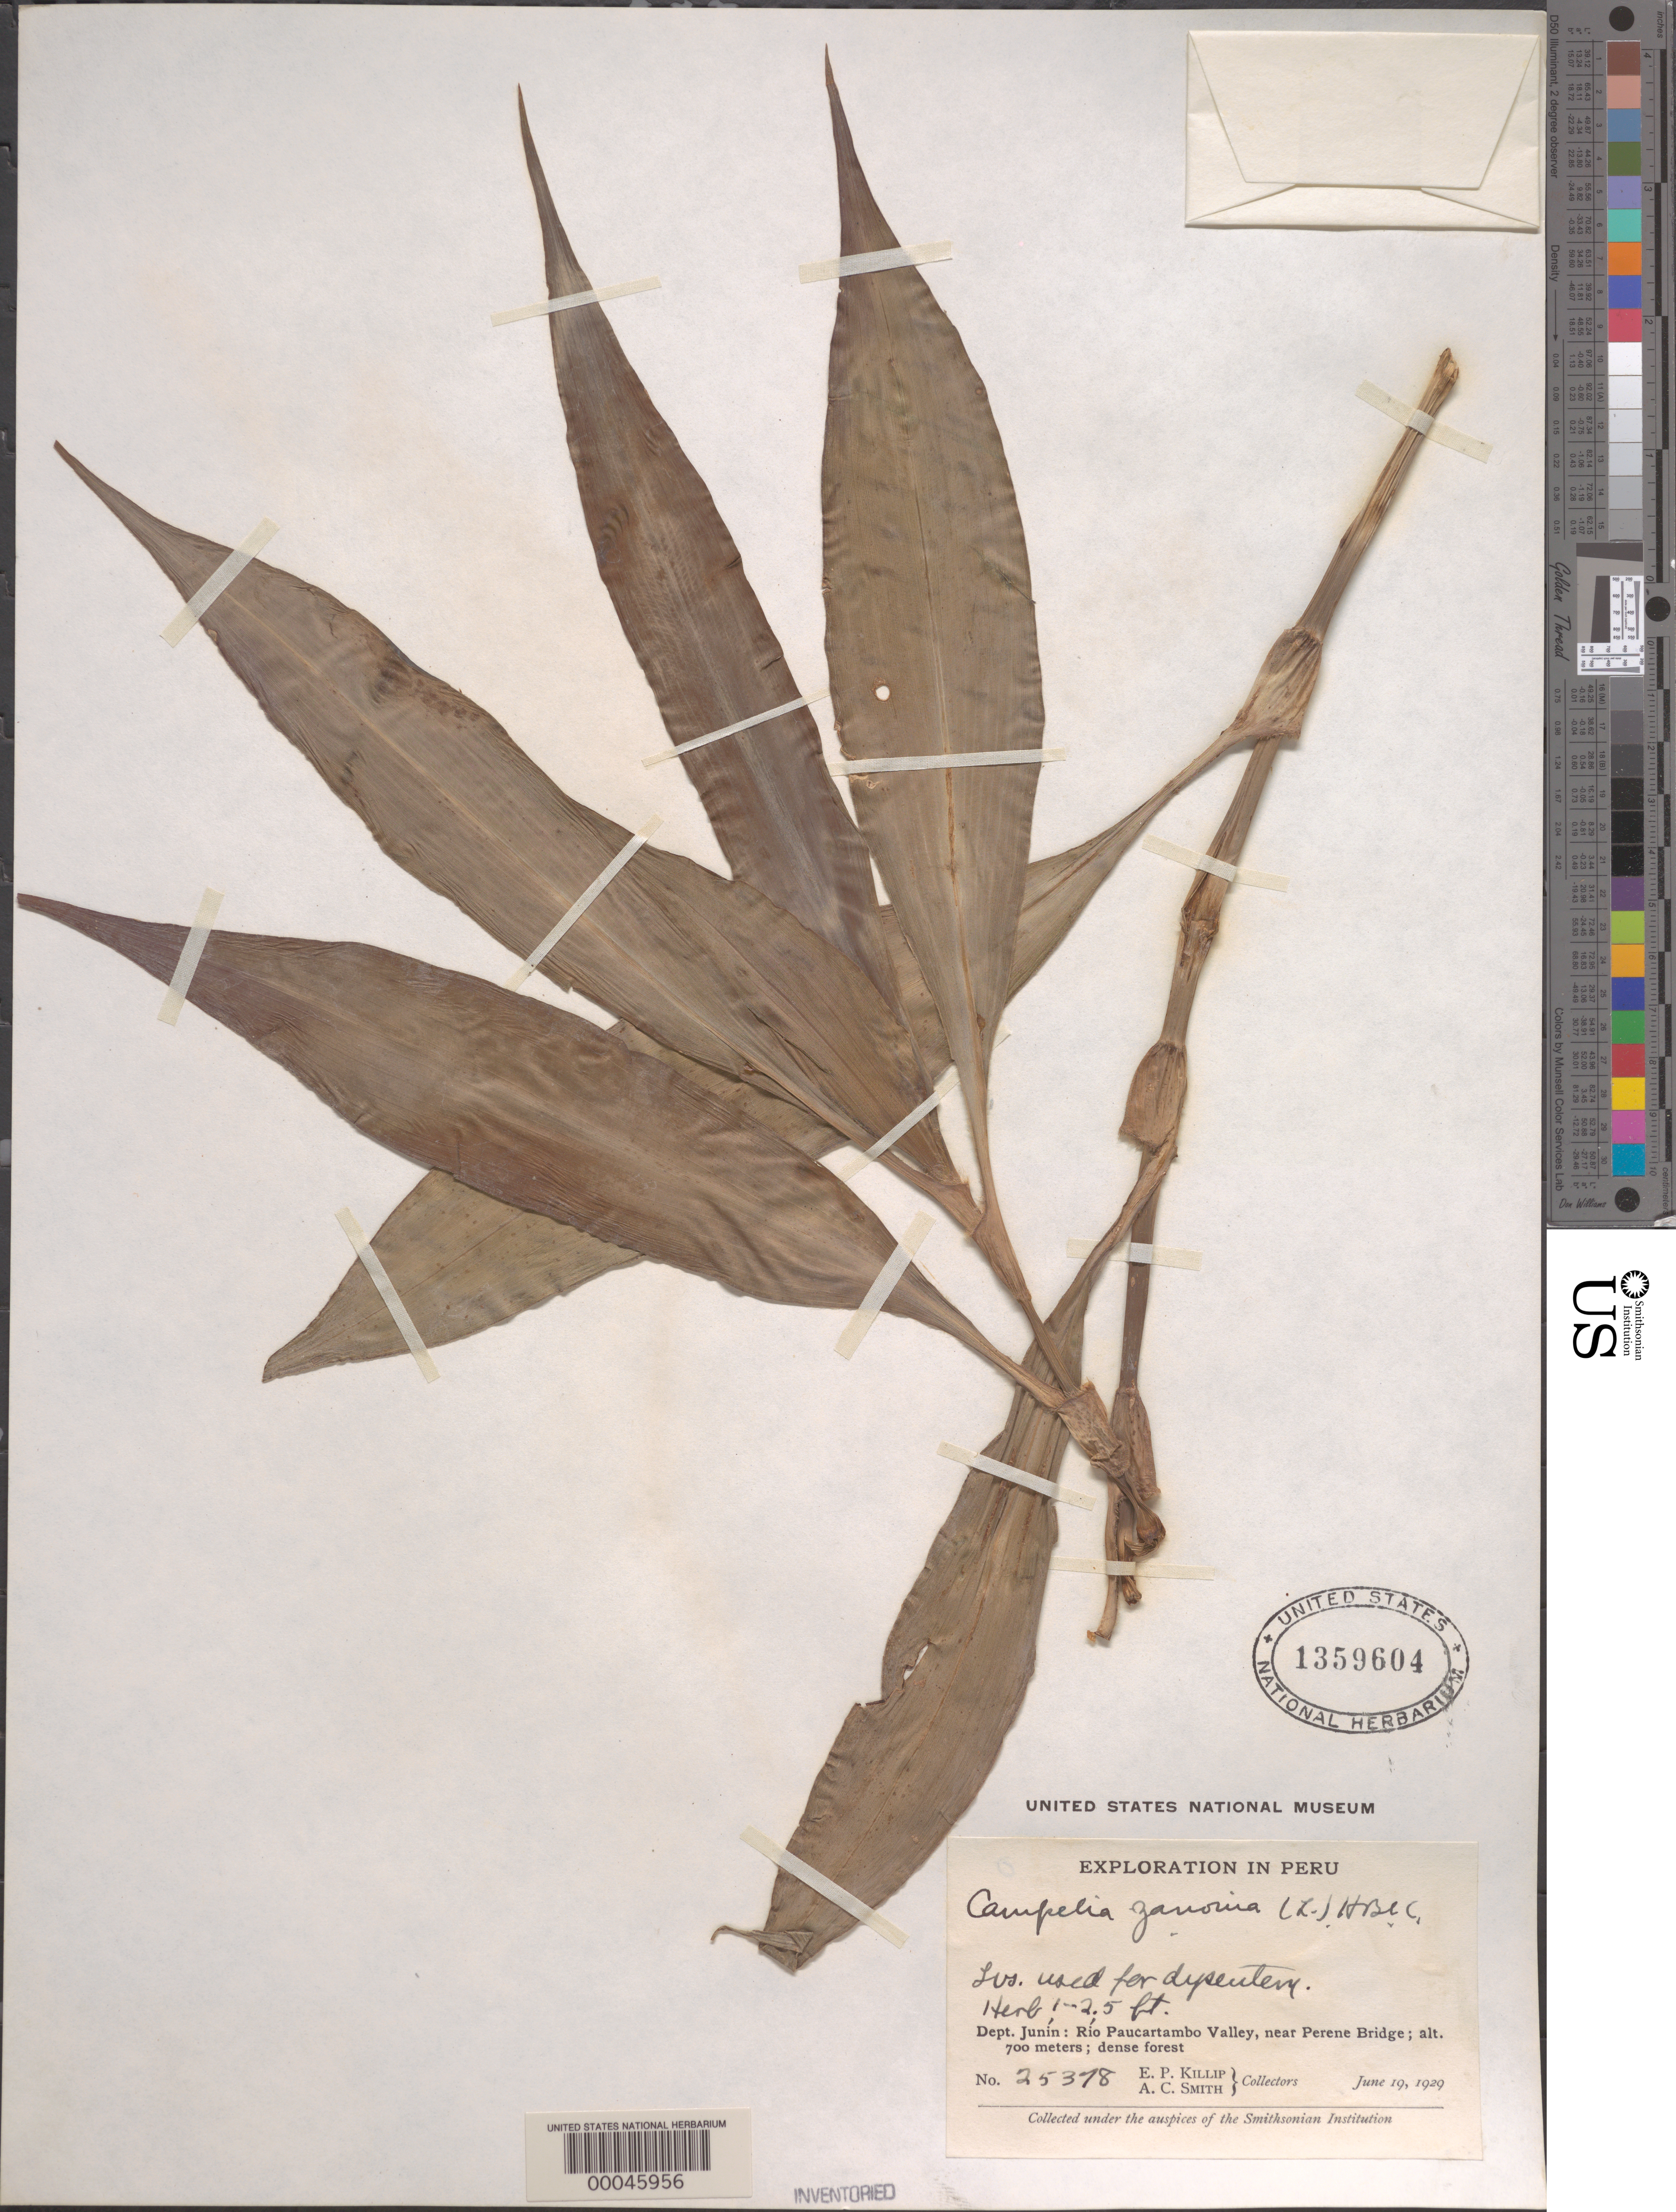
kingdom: Plantae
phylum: Tracheophyta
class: Liliopsida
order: Commelinales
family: Commelinaceae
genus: Tradescantia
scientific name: Tradescantia zanonia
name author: (L.) Sw.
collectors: E. P. Killip & A. C. Smith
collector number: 25378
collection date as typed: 19 Jun 1929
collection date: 1929-06-19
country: Peru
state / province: Junín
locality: Rio Paucartambo Valley, near Perene Bridge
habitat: Dense forest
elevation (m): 700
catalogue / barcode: US 1359604